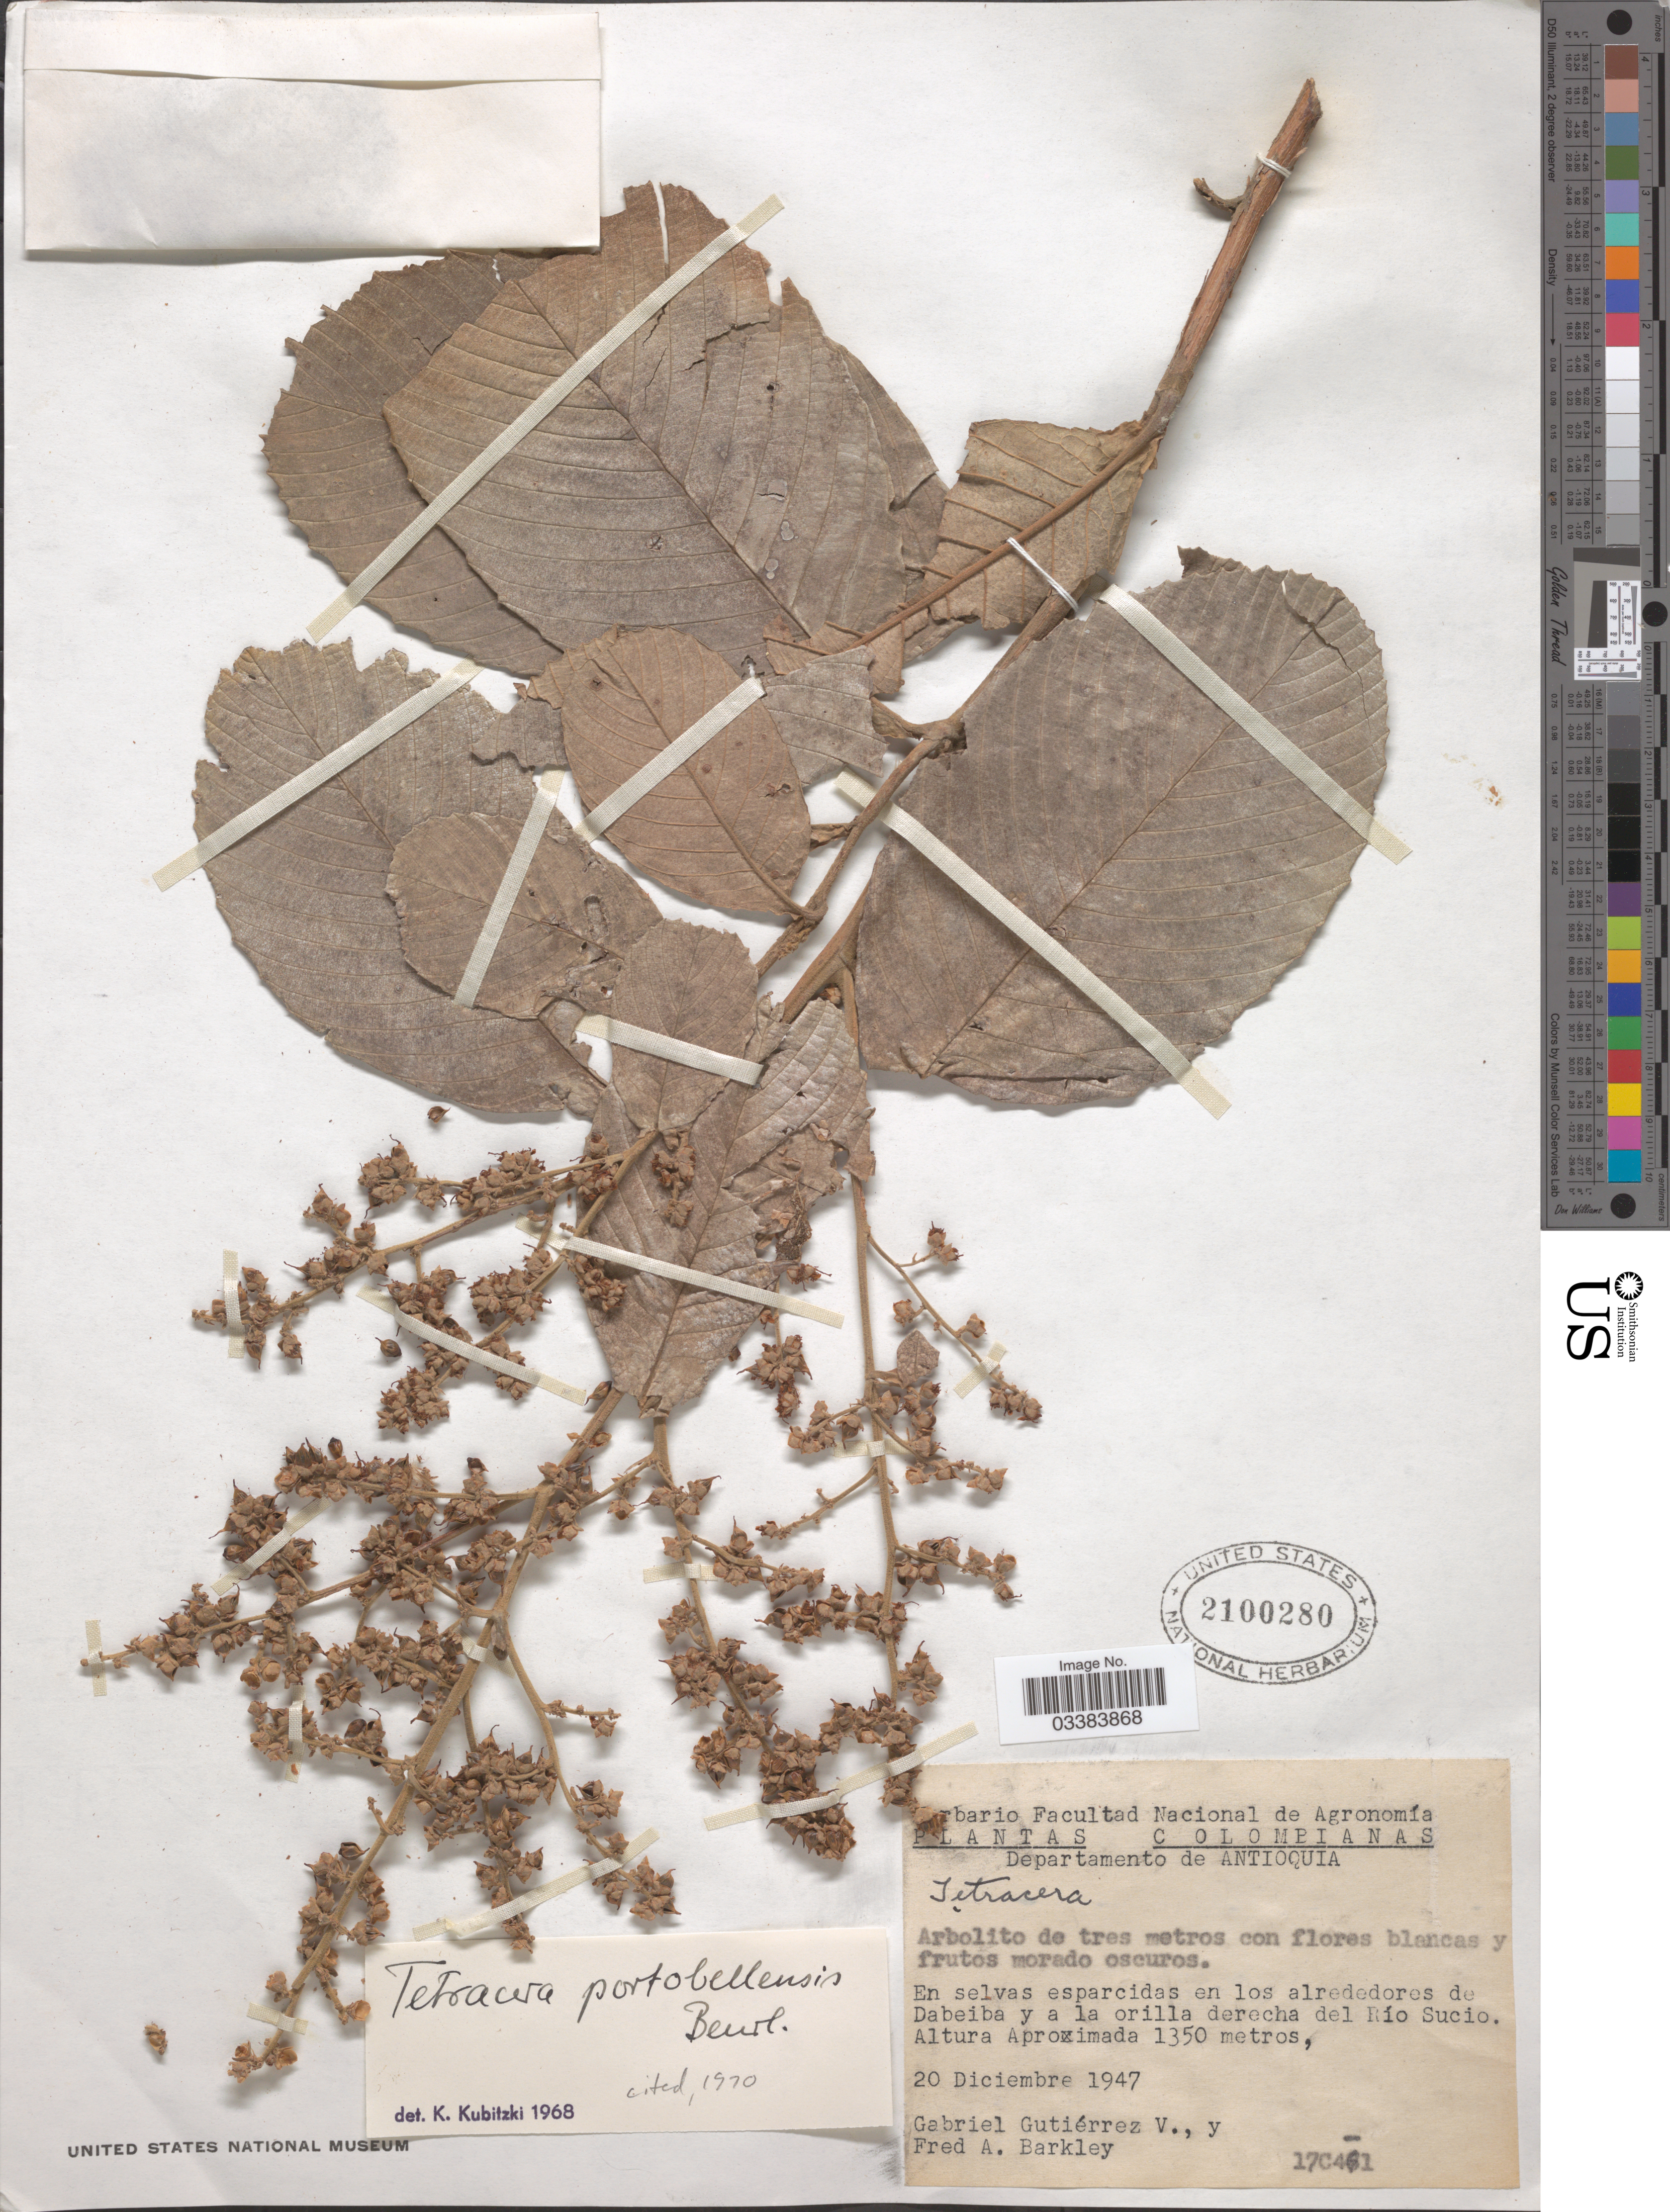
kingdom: Plantae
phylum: Tracheophyta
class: Magnoliopsida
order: Dilleniales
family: Dilleniaceae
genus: Tetracera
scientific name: Tetracera portobellensis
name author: Beurl.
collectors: G. Gutiérrez V. & F. A. Barkley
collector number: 17C461*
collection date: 1947-12-20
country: Colombia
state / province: Antioquia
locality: Departamento de Antioquia. En selvas esparcidas en los alrededores de Dabeiba y a la orilla derecha del Río Sucio.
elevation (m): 1350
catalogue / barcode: US 2100280